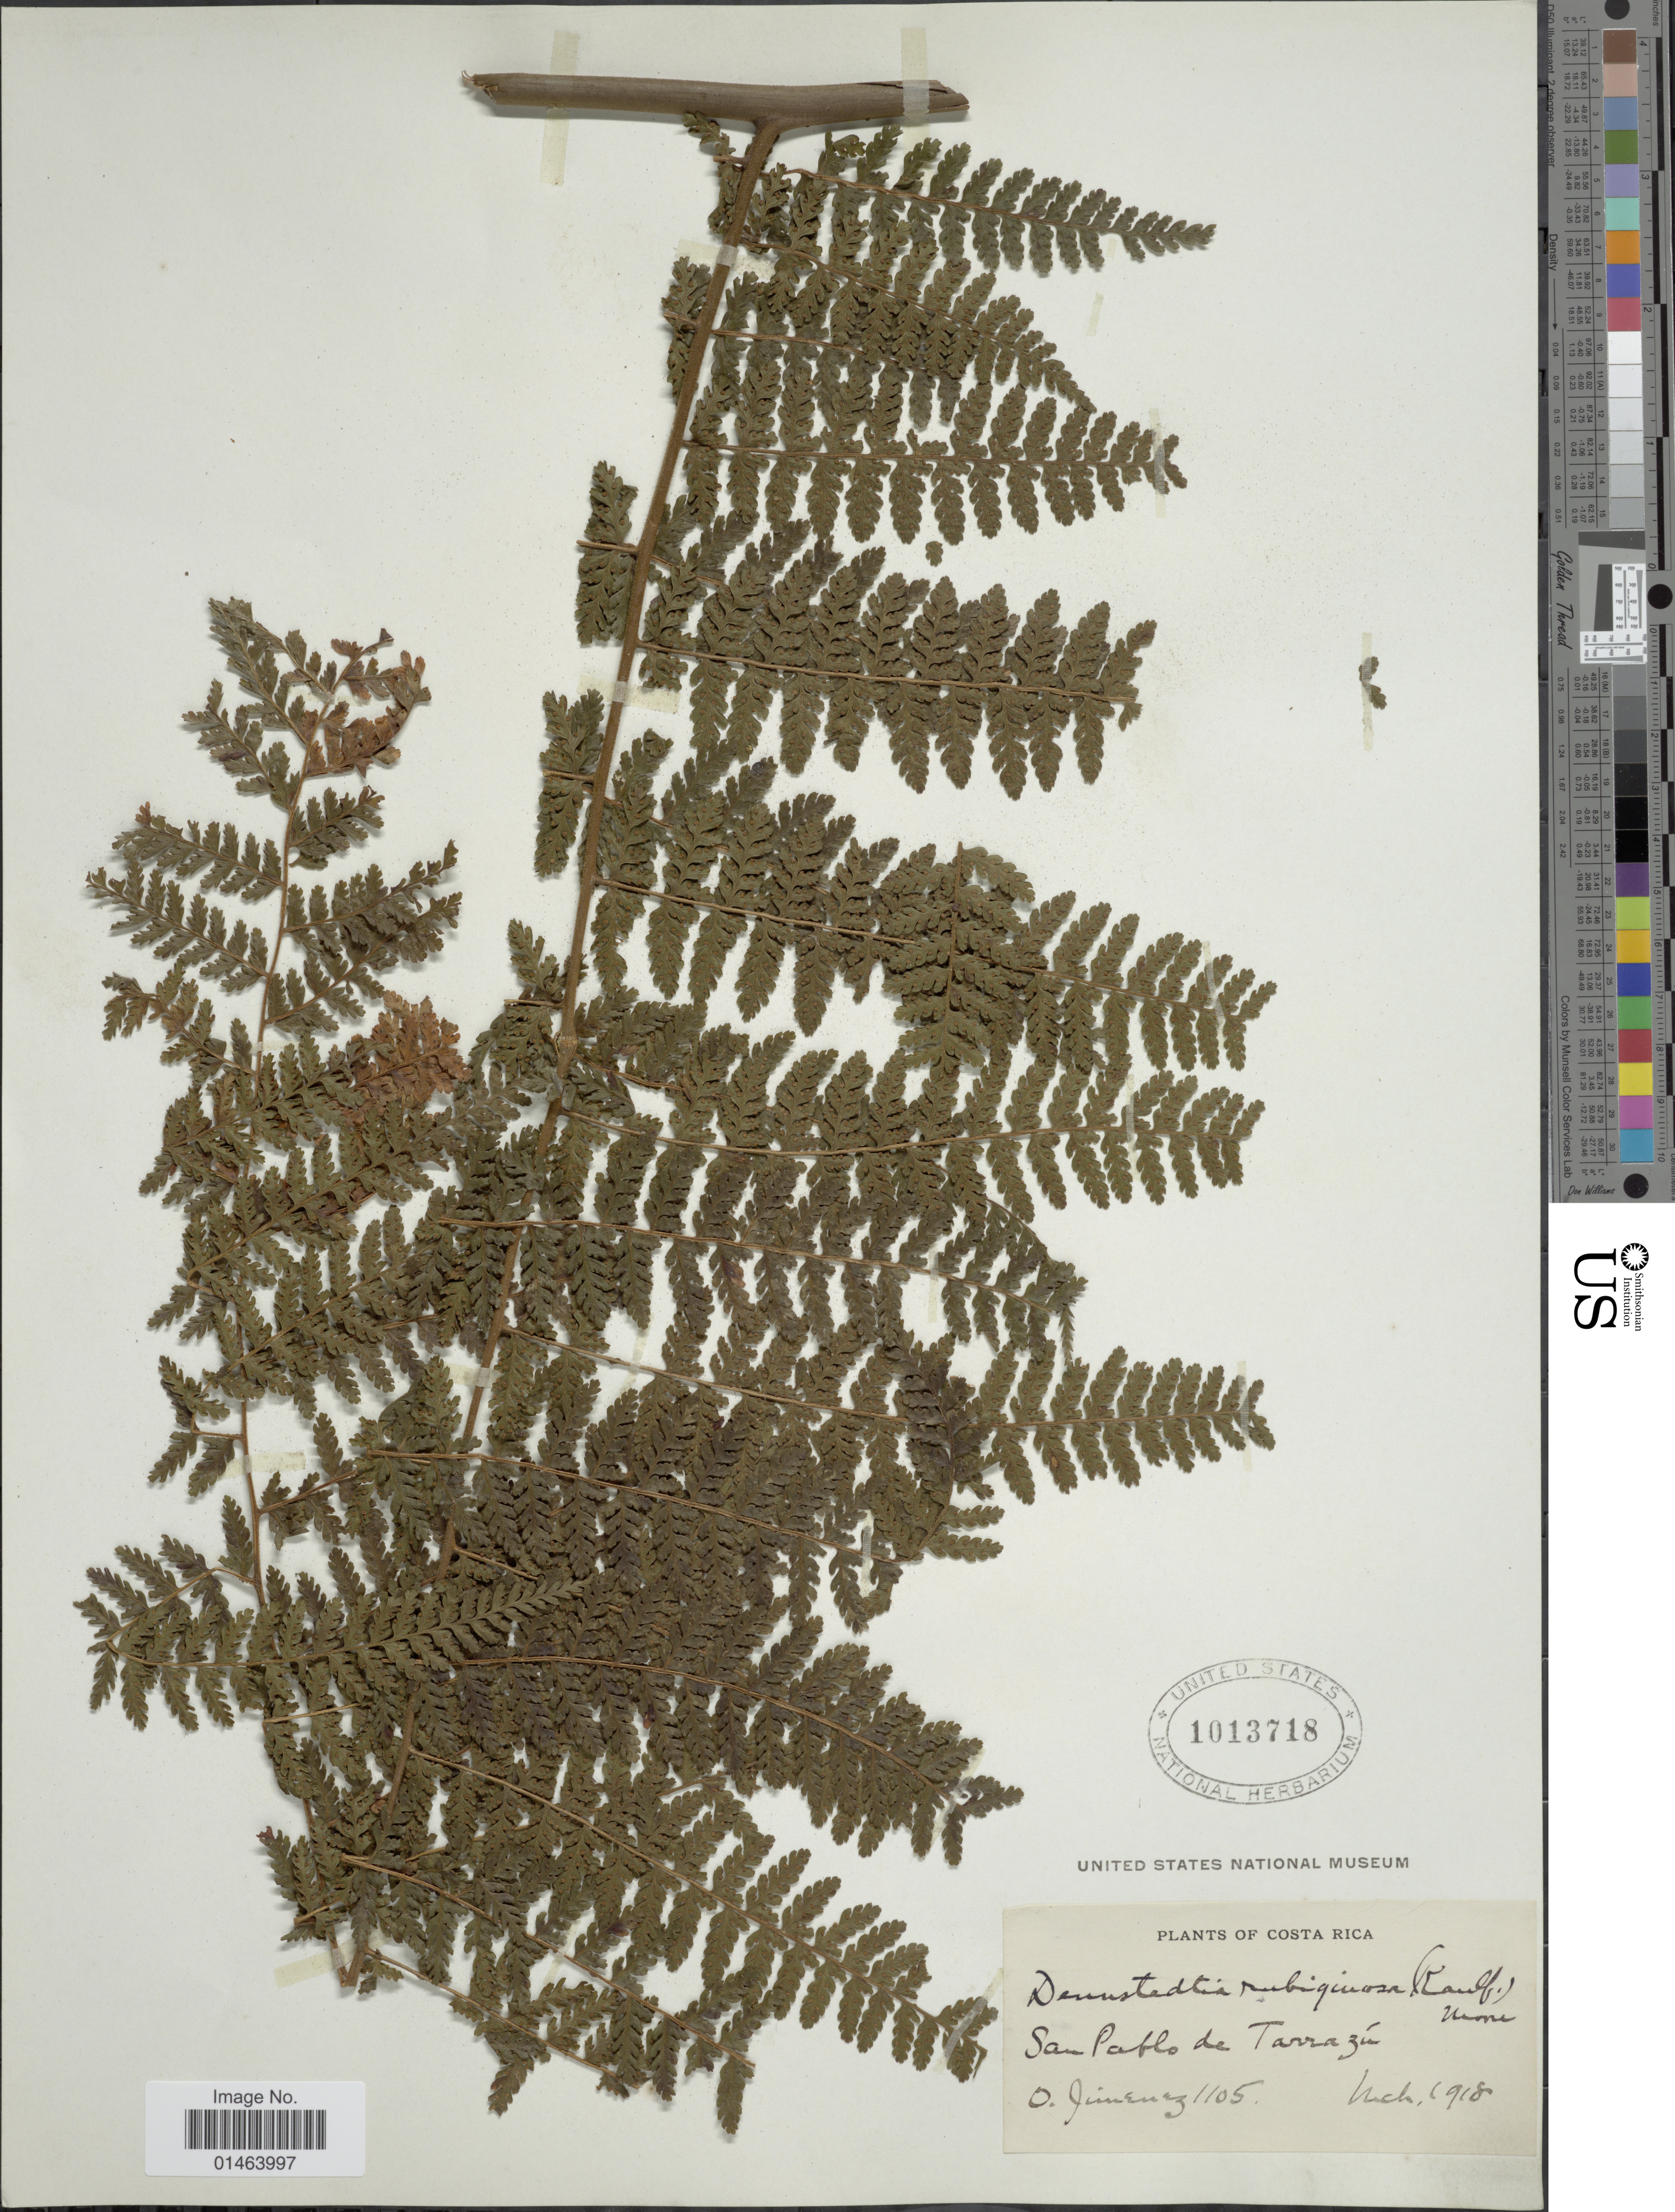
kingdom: Plantae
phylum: Tracheophyta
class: Polypodiopsida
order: Polypodiales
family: Dennstaedtiaceae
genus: Dennstaedtia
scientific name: Dennstaedtia cicutaria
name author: (Sw.) T. Moore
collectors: O. Jiménez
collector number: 1105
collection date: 1918-03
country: Costa Rica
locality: San Pablo de Tarrazú.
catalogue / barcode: US 1013718